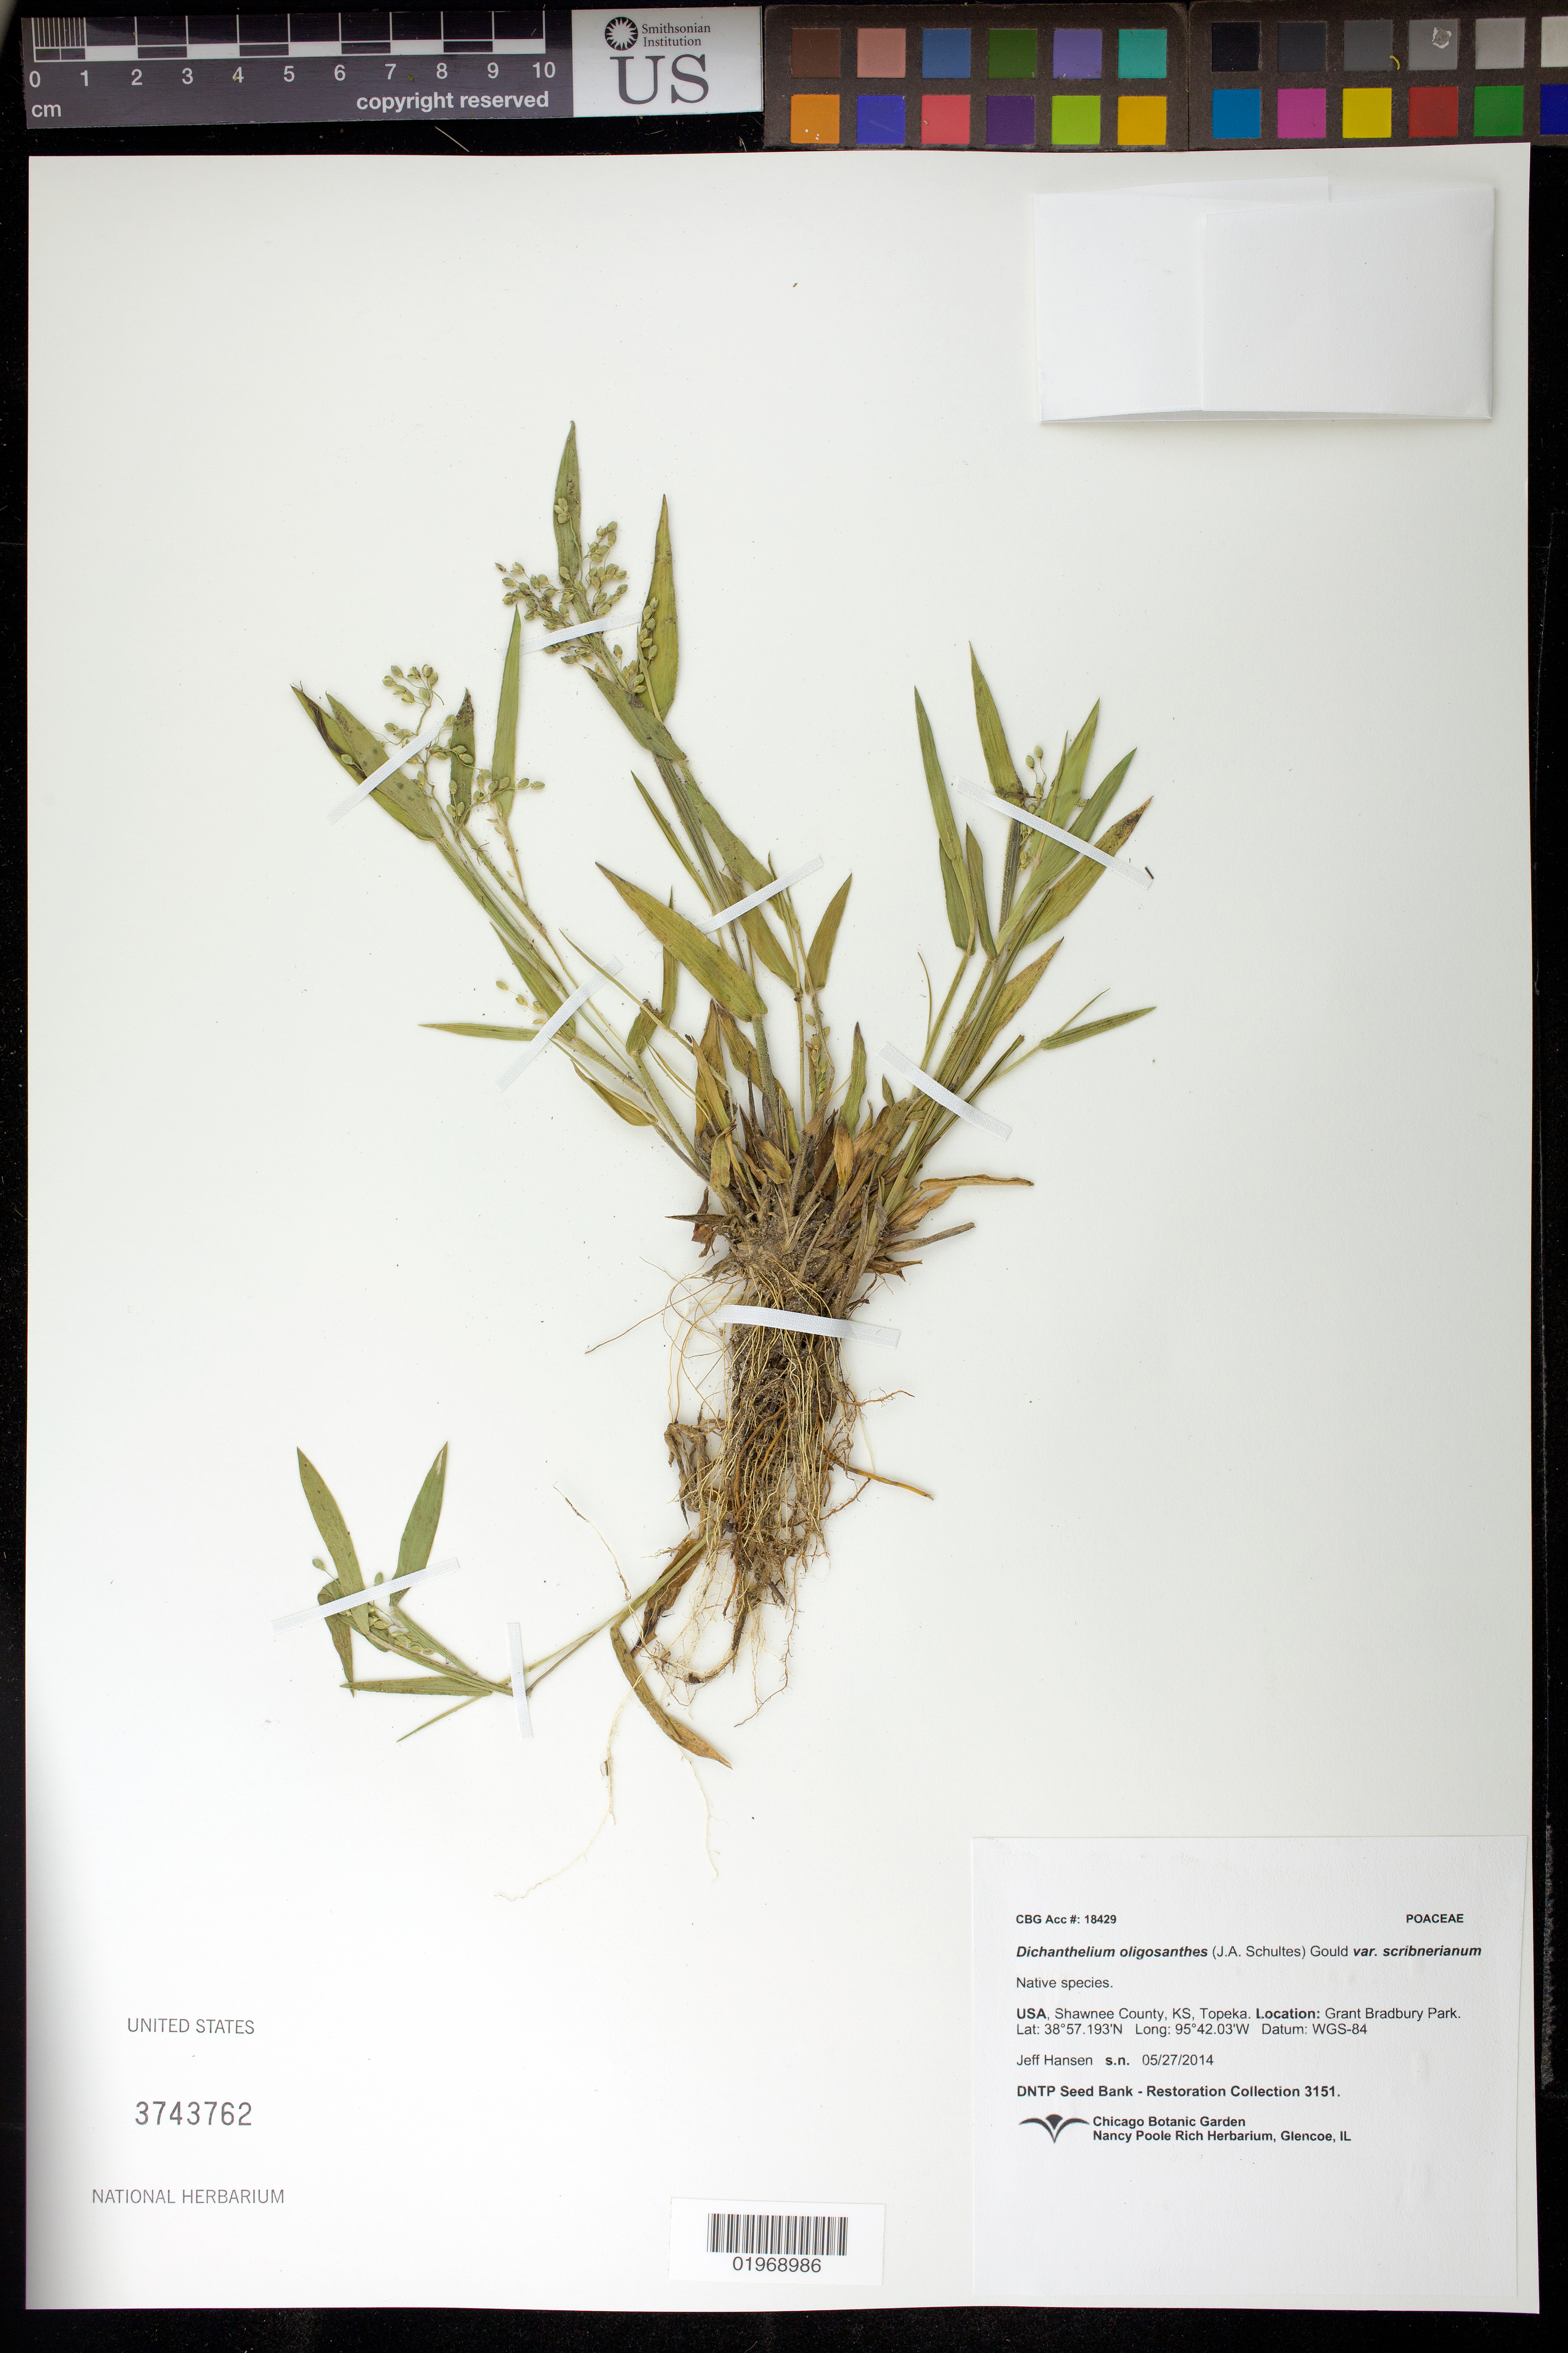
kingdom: Plantae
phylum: Tracheophyta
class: Liliopsida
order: Poales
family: Poaceae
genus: Dichanthelium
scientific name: Dichanthelium oligosanthes var. scribnerianum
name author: (Nash) Gould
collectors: J. Hansen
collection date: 2014-05-27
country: United States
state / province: Kansas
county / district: Shawnee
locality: Topeka, Grant Bradbury Park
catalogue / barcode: US 3743762